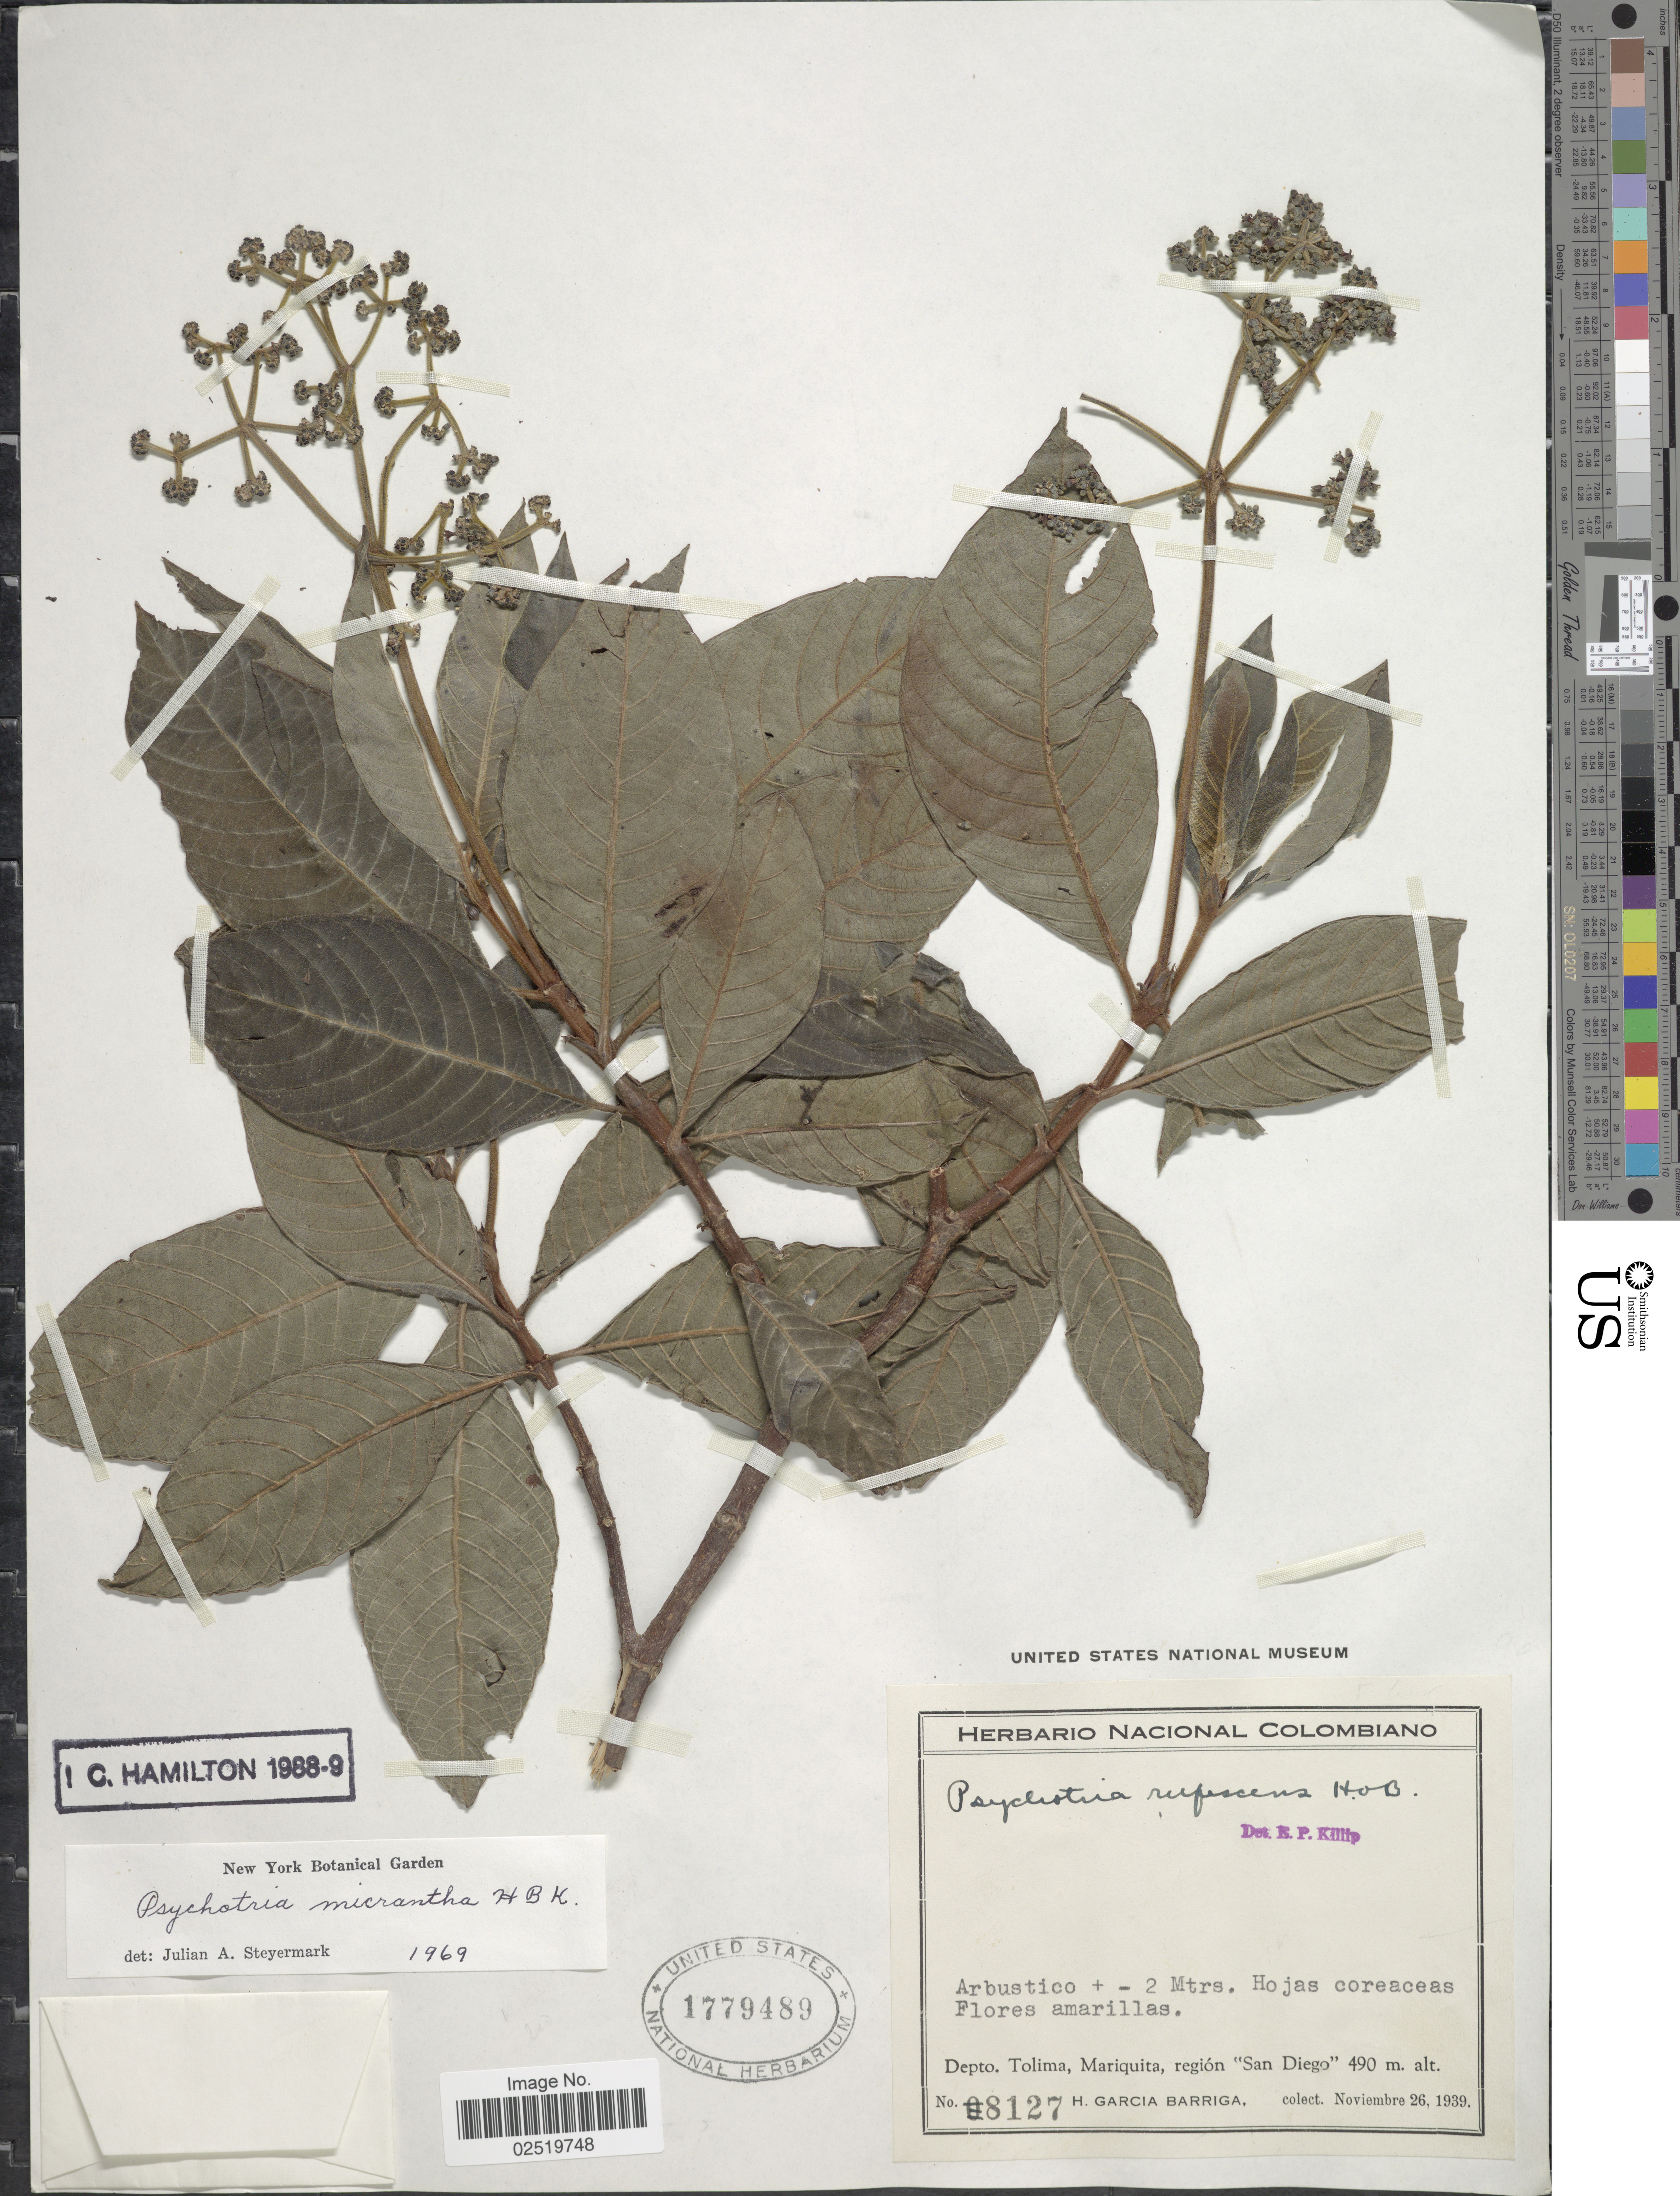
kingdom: Plantae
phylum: Tracheophyta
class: Magnoliopsida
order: Gentianales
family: Rubiaceae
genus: Psychotria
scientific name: Psychotria micrantha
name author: Kunth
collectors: H. García Barriga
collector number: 8127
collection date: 1939-11-26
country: Colombia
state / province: Tolima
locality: Mariquita, region "San Diego".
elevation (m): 490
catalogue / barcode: US 1779489